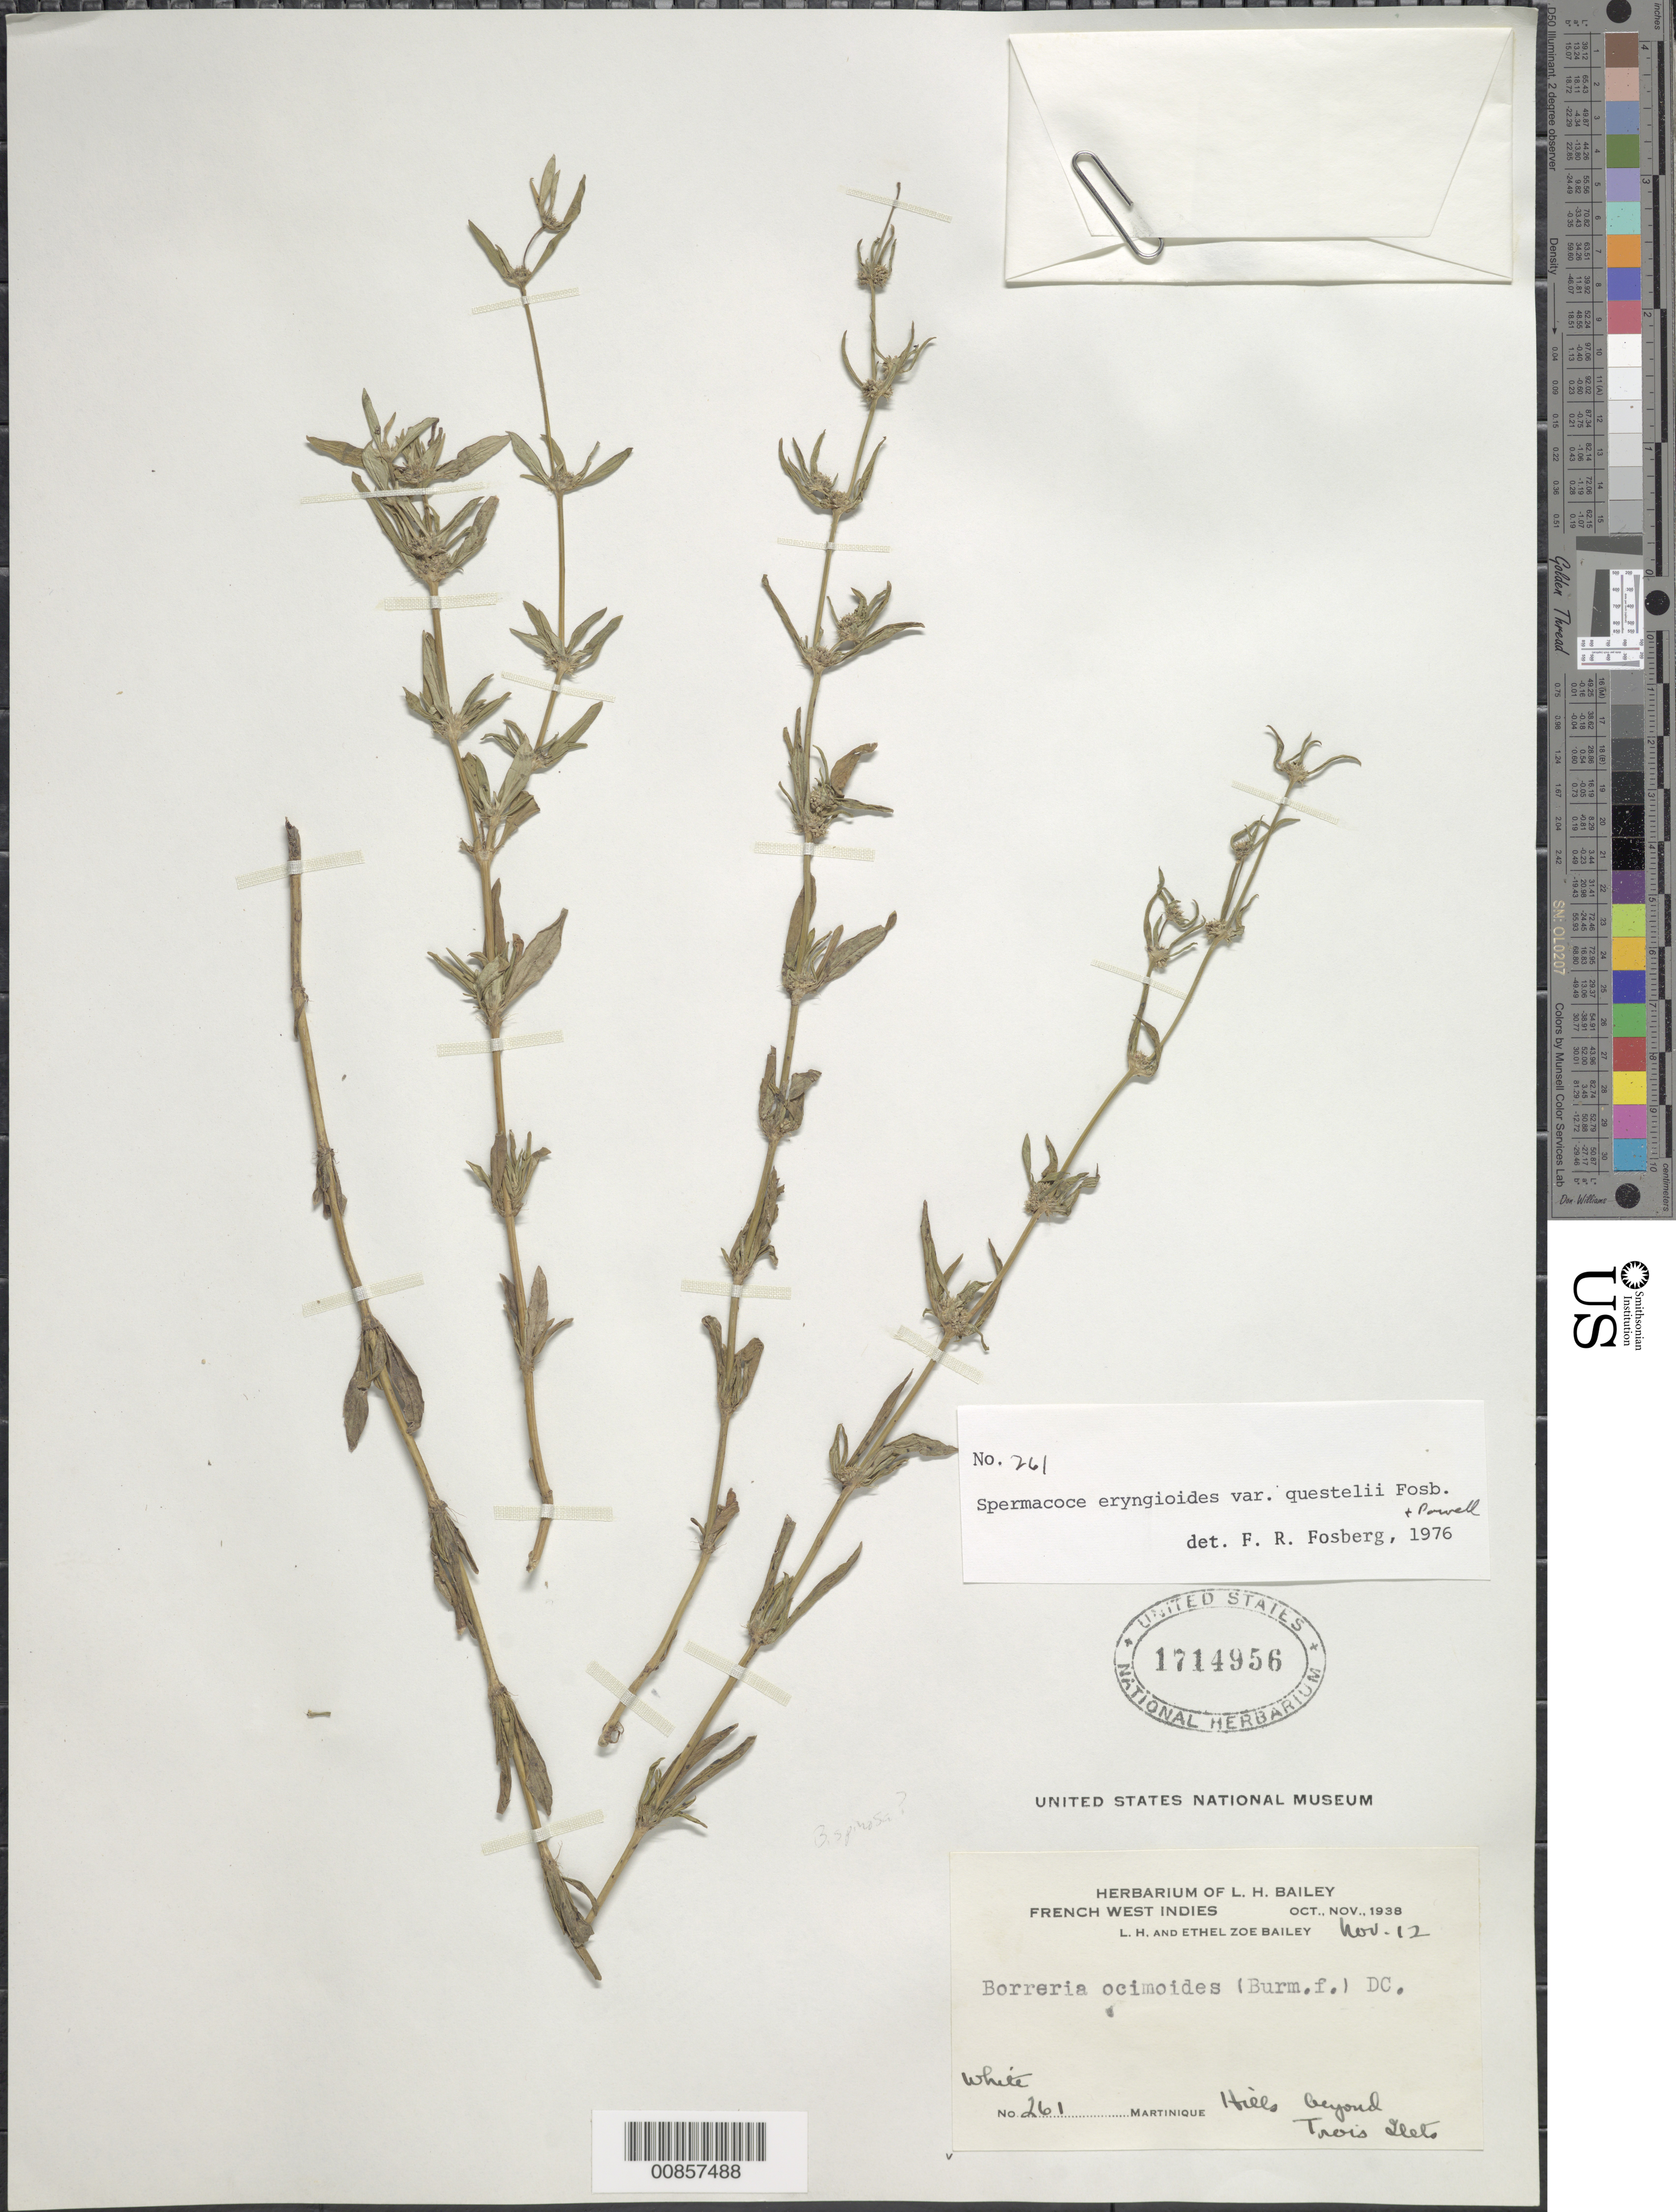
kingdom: Plantae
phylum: Tracheophyta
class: Magnoliopsida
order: Gentianales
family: Rubiaceae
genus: Spermacoce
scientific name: Spermacoce eryngioides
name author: (Cham. & Schltdl.) Kuntze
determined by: Fosberg, F. R.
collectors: L. H. Bailey & E. Z. Bailey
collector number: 261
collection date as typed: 12 Nov 1938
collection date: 1938-11-12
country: Martinique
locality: Hills beyond Trois Ilets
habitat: Hills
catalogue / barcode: US 1714956